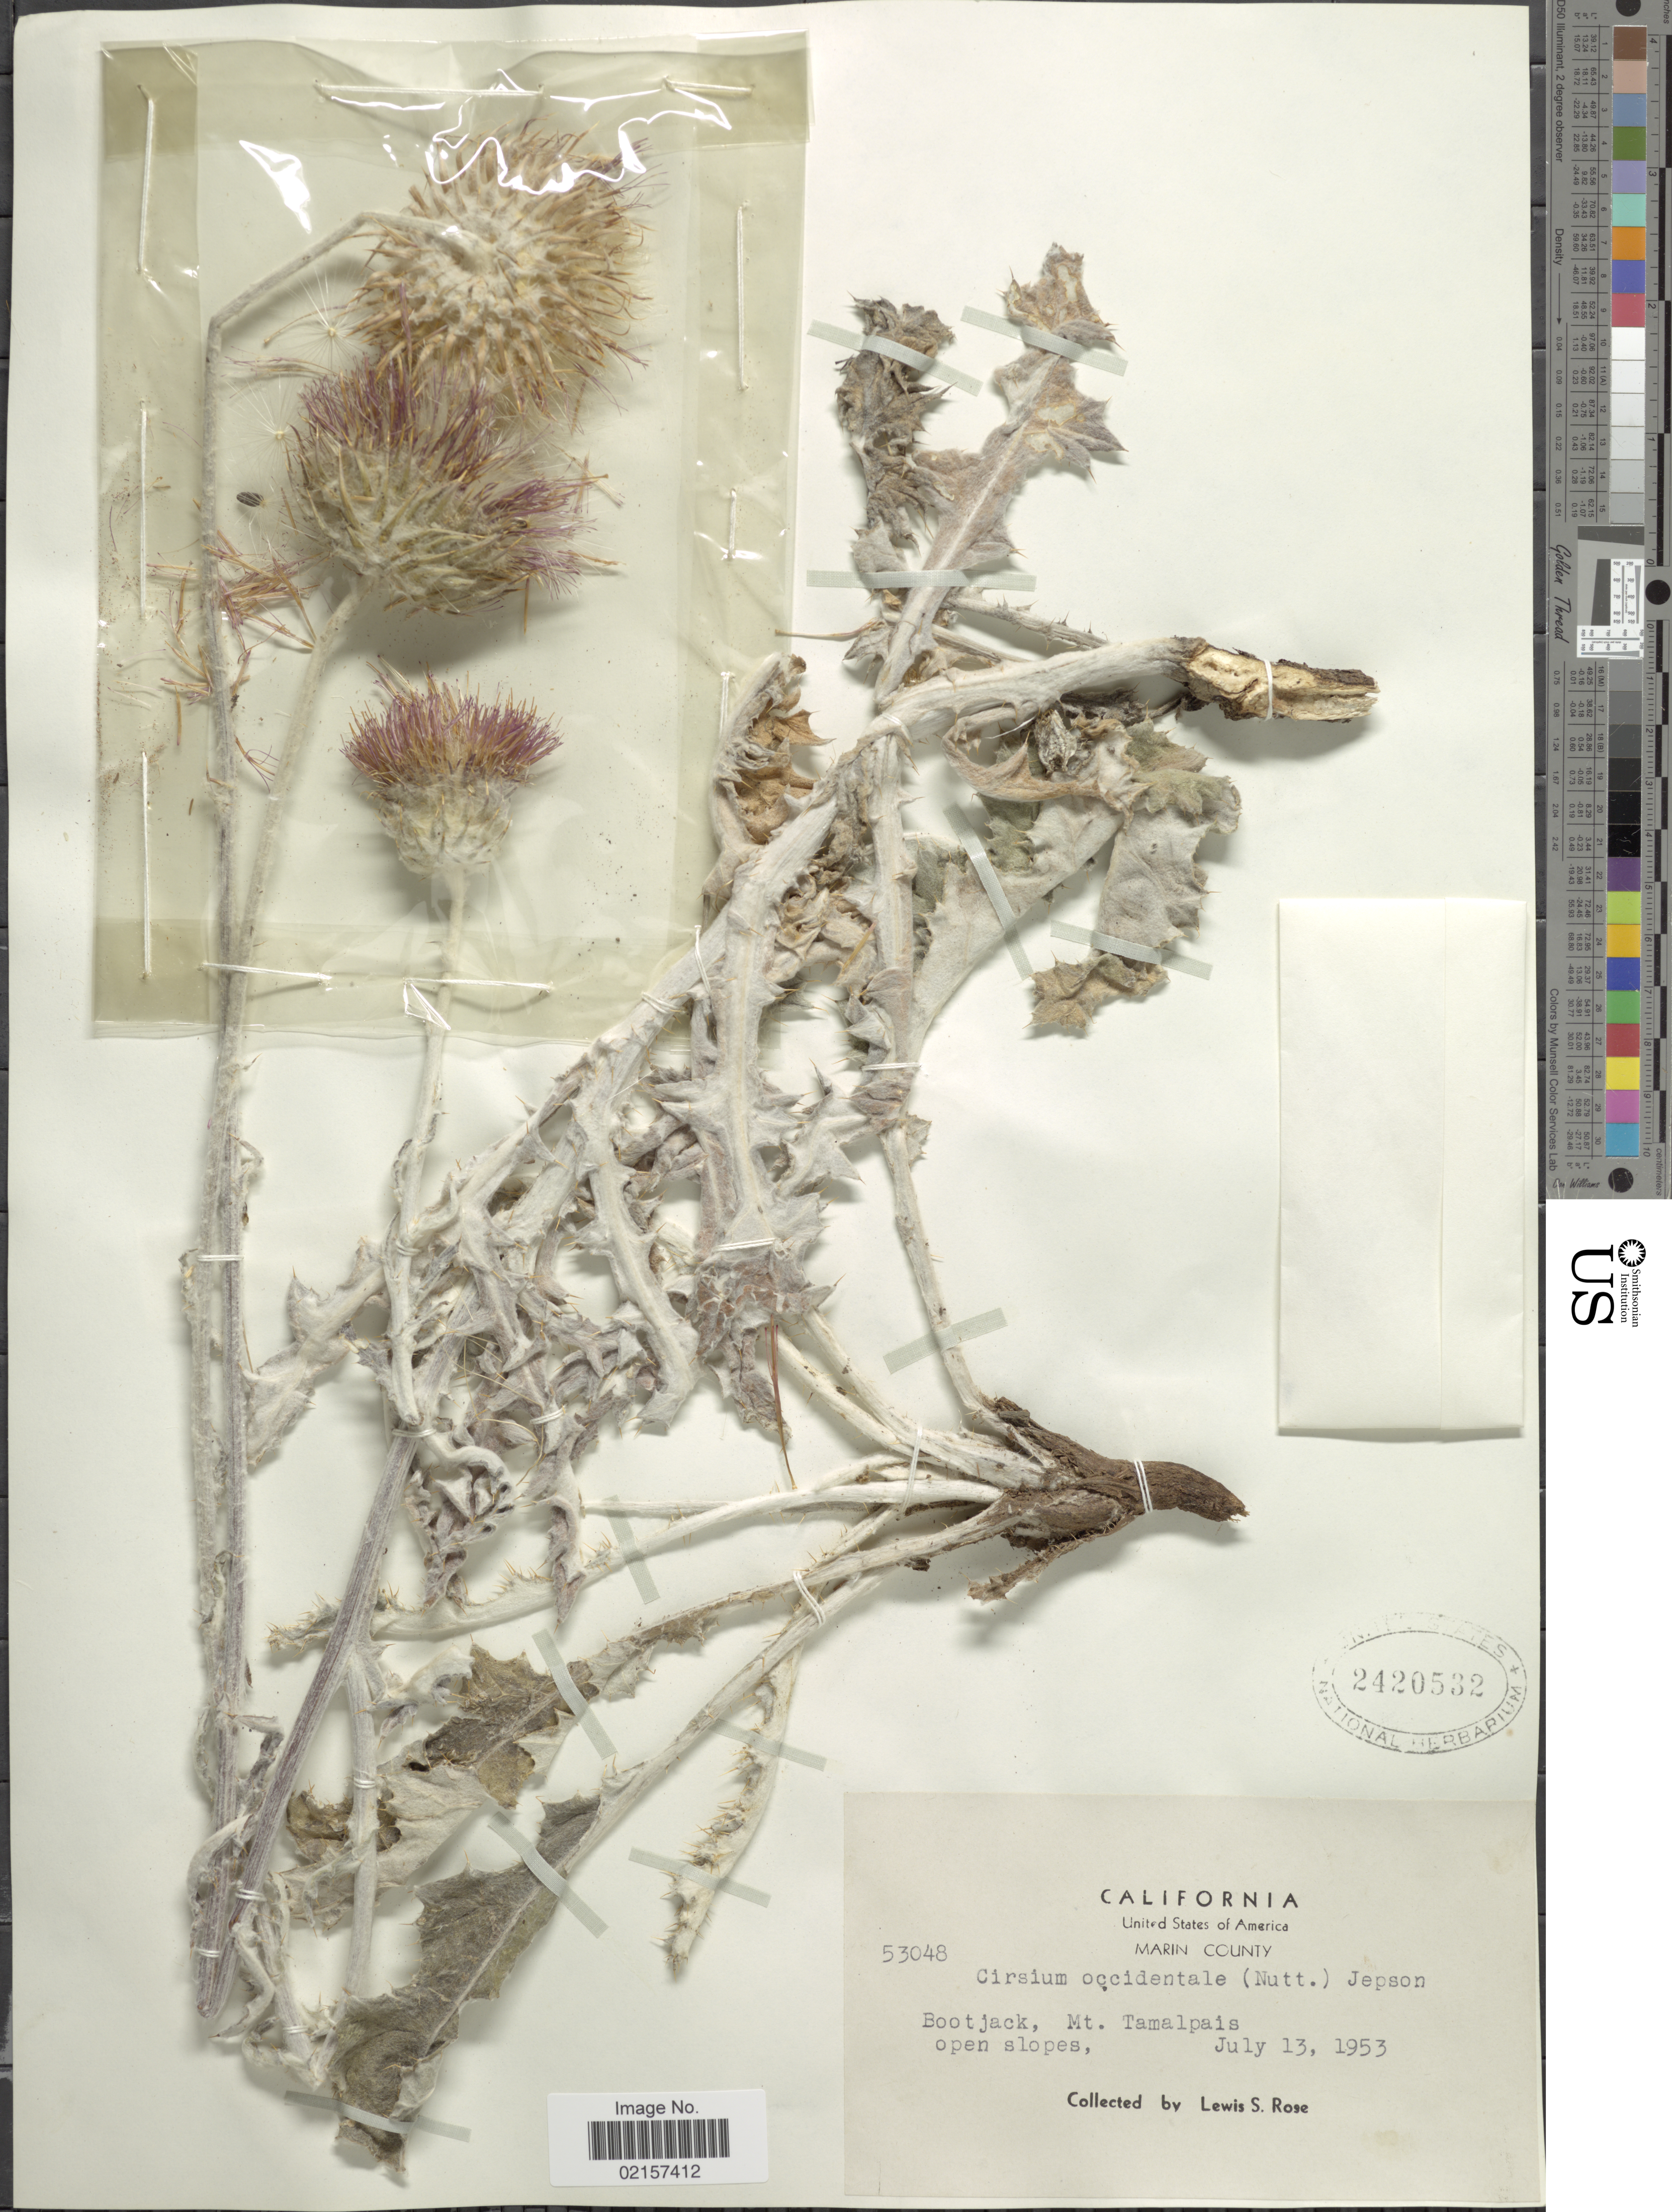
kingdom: Plantae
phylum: Tracheophyta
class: Magnoliopsida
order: Asterales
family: Asteraceae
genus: Cirsium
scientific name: Cirsium occidentale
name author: (Nutt.) Jeps.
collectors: L. S. Rose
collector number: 53048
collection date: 1953-07-13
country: United States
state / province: California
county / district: Marin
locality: Bootjack, Mt. Tamalpais, Marin County, open slopes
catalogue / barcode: US 2420532